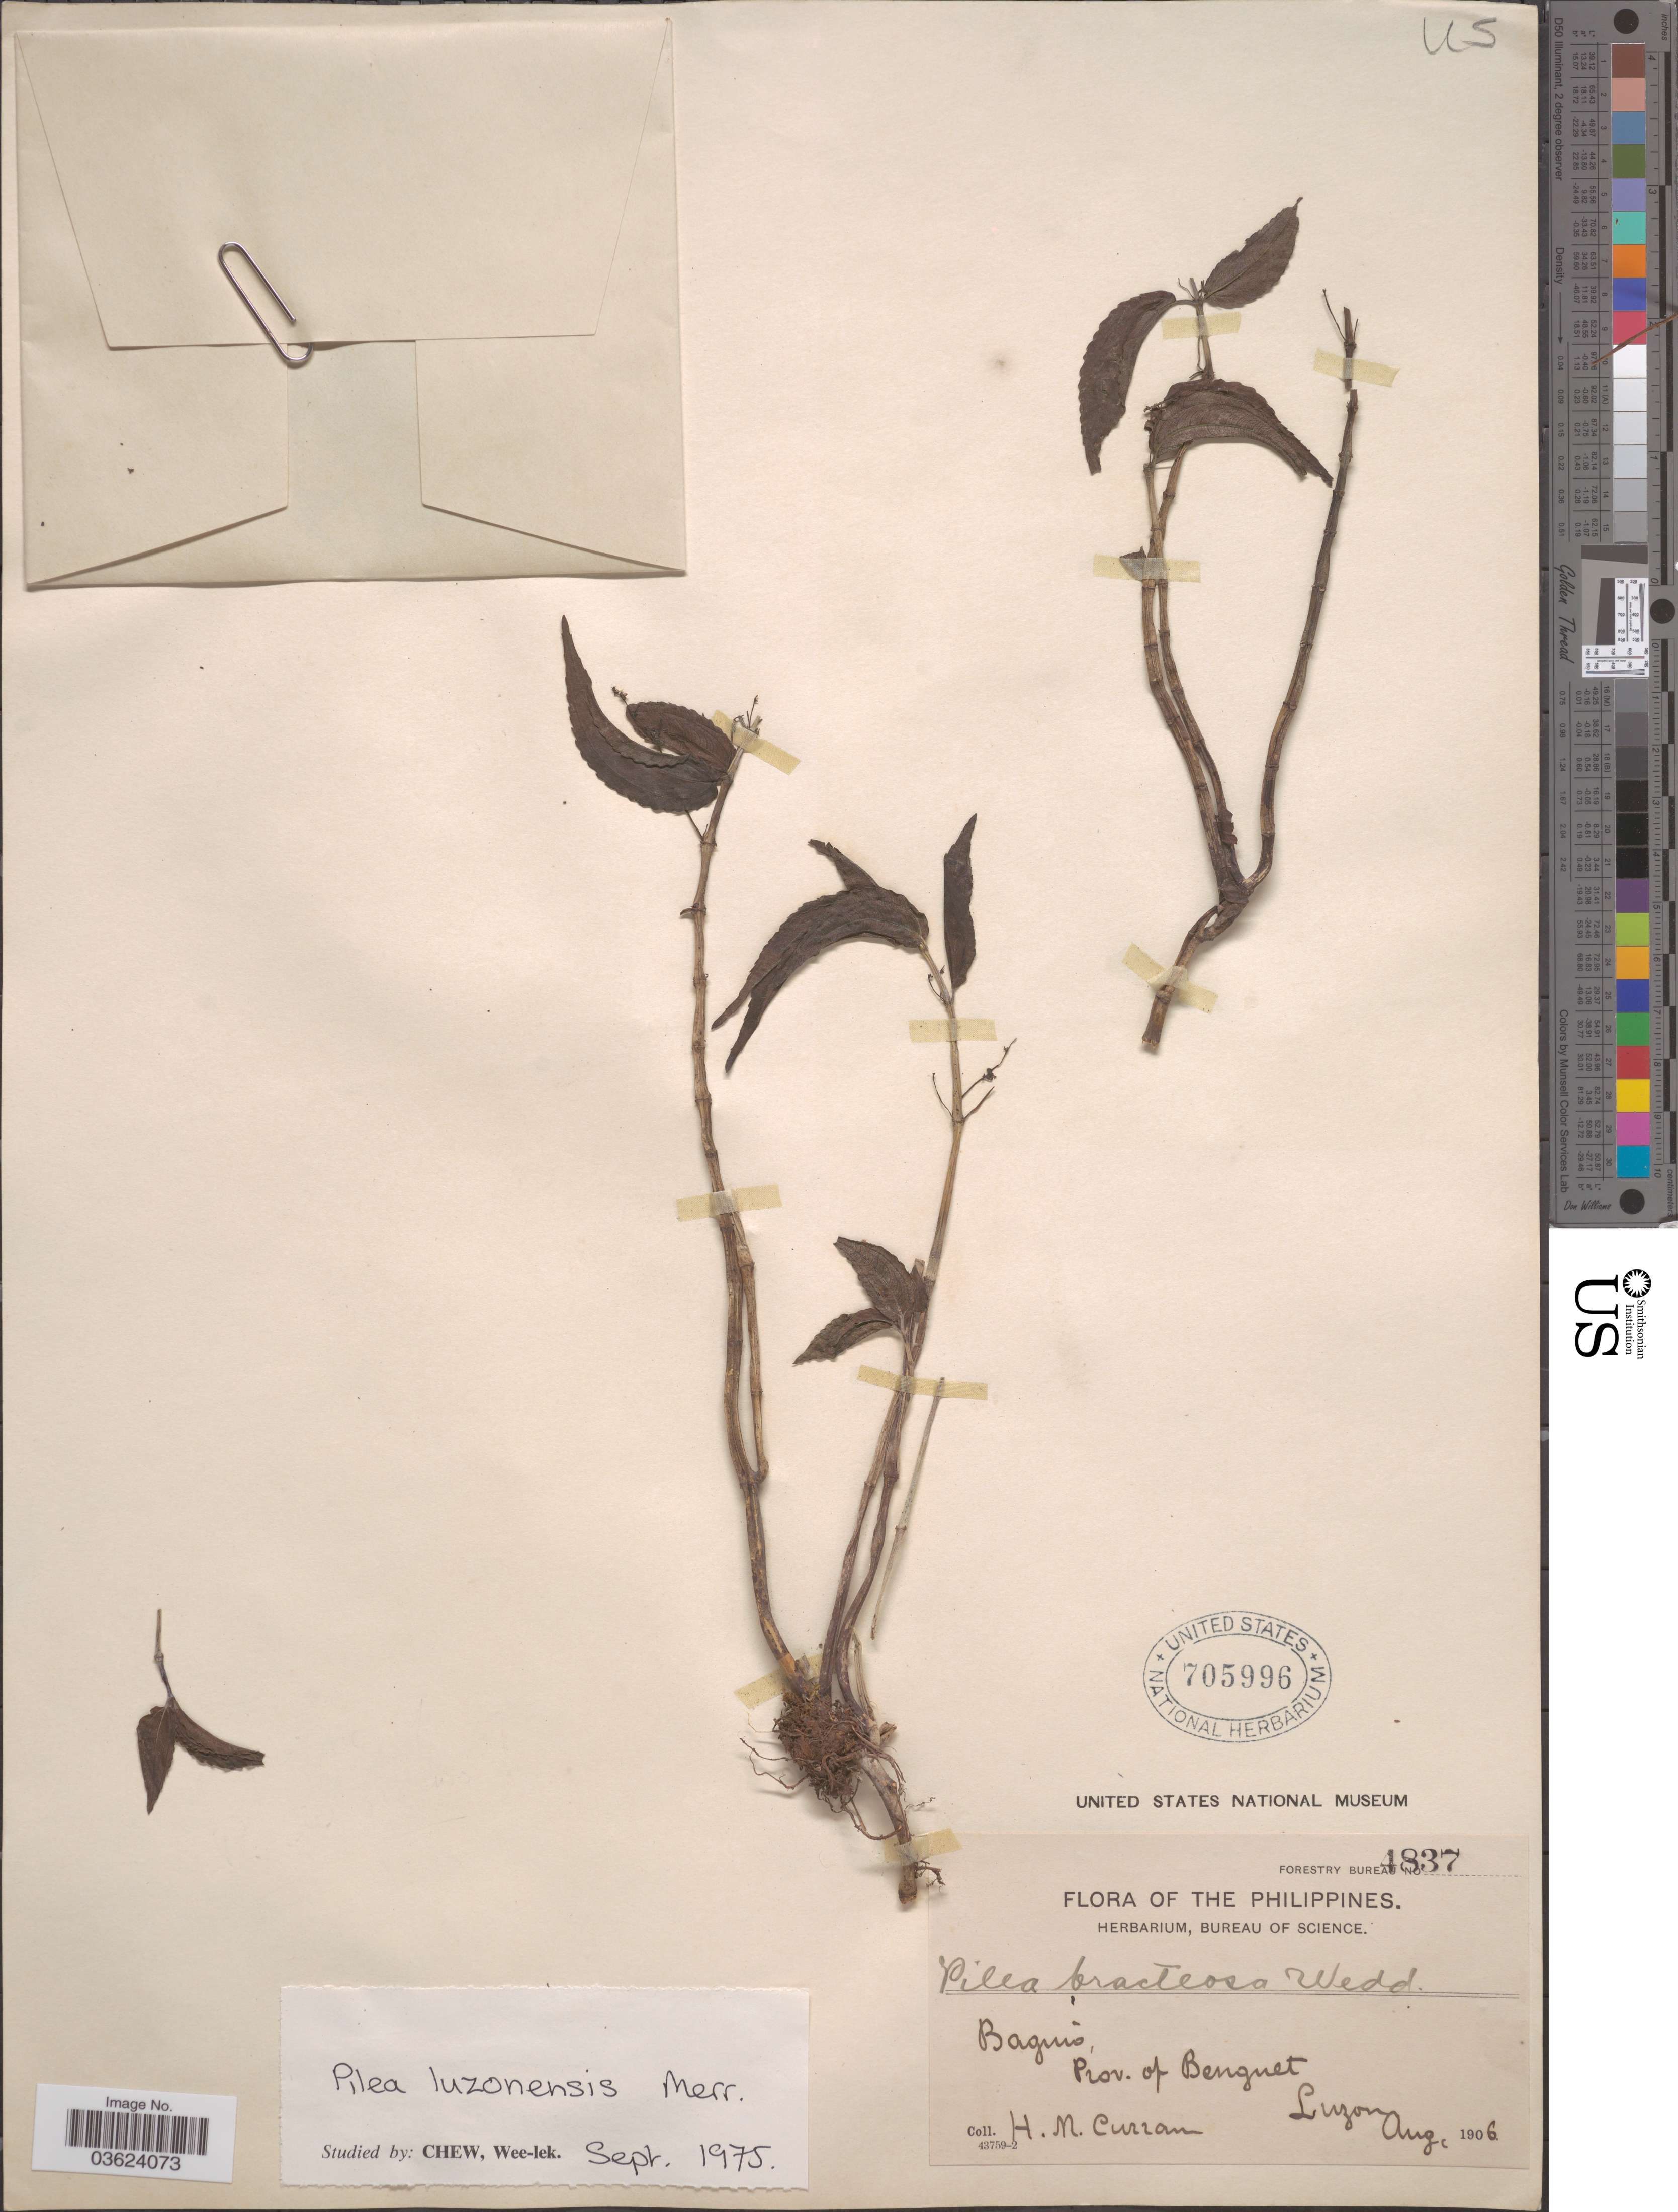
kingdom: Plantae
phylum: Tracheophyta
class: Magnoliopsida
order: Rosales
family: Urticaceae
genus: Pilea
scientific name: Pilea luzonensis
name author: Merr.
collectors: H. M. Curran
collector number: Forestry Bureau 4837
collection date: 1906-08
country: Philippines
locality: Baguio. Prov. of Benguet. Island Luzon.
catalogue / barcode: US 705996